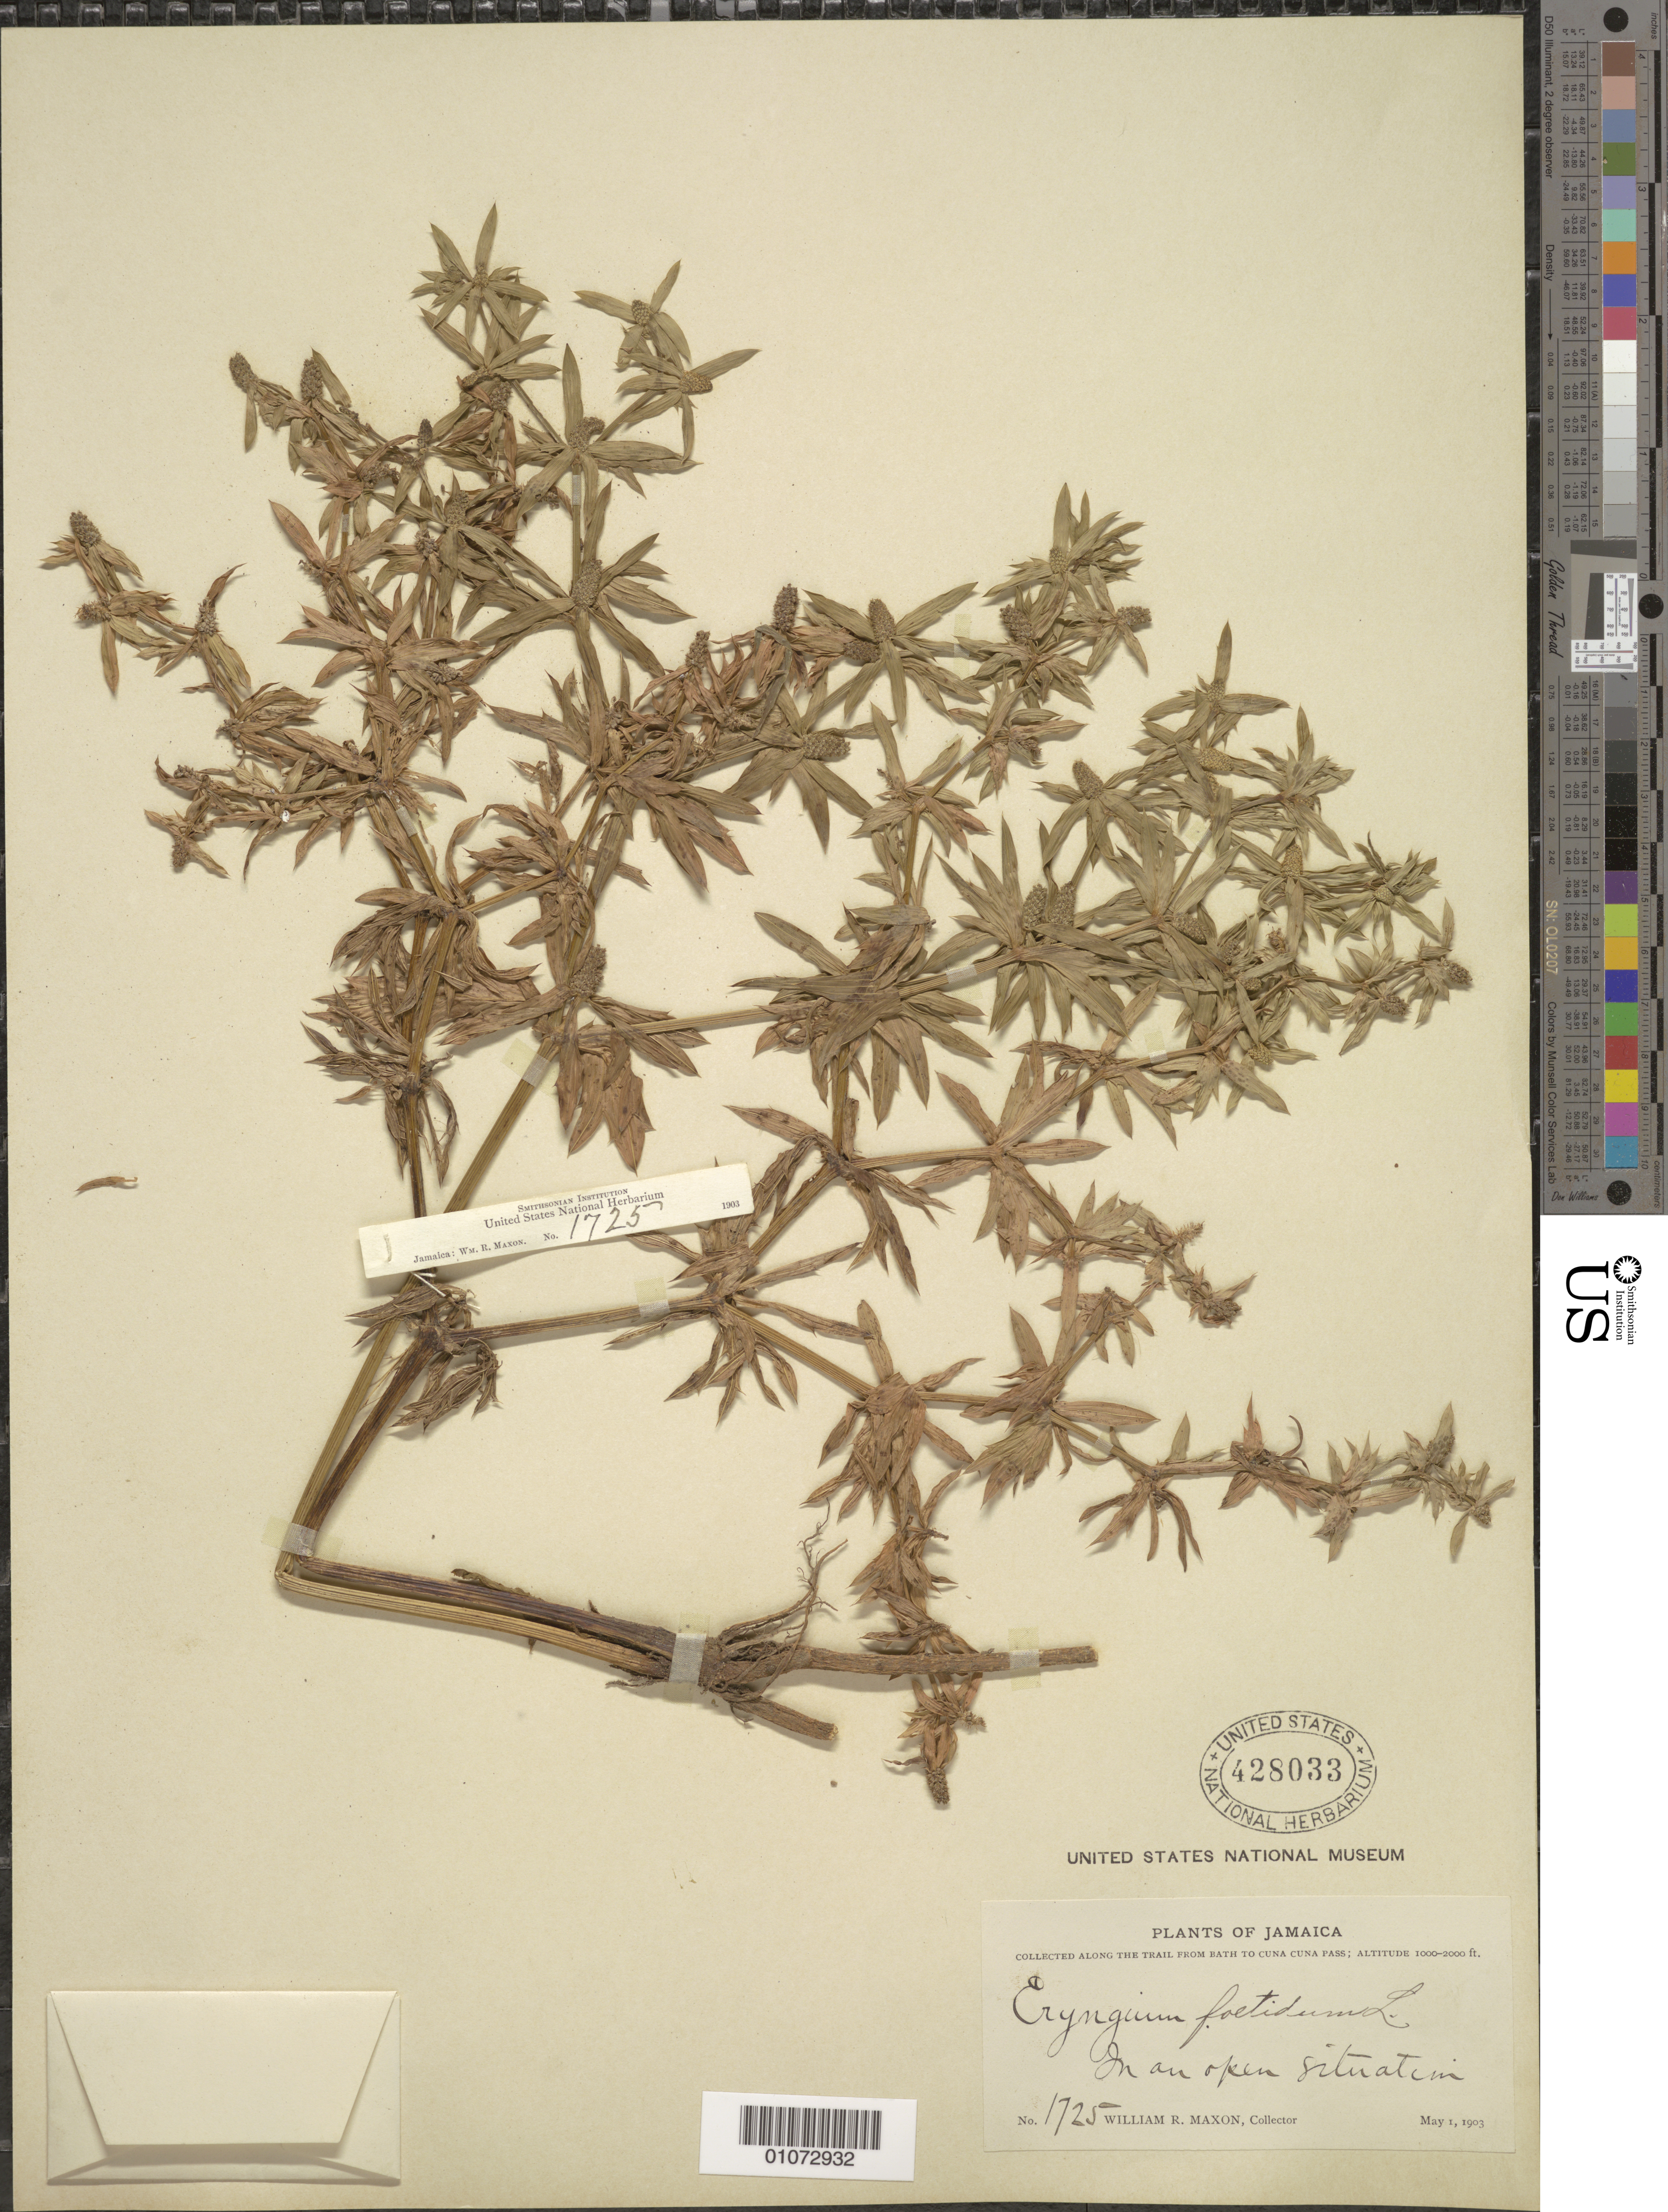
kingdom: Plantae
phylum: Tracheophyta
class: Magnoliopsida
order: Apiales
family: Apiaceae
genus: Eryngium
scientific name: Eryngium foetidum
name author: L.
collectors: W. R. Maxon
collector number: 1725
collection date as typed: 01 May 1903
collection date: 1903-05-01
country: Jamaica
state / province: Saint Thomas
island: Jamaica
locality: Collected along the trail from Bath to Cuna Cuna Pass, in an open situation.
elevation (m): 305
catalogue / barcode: US 428033